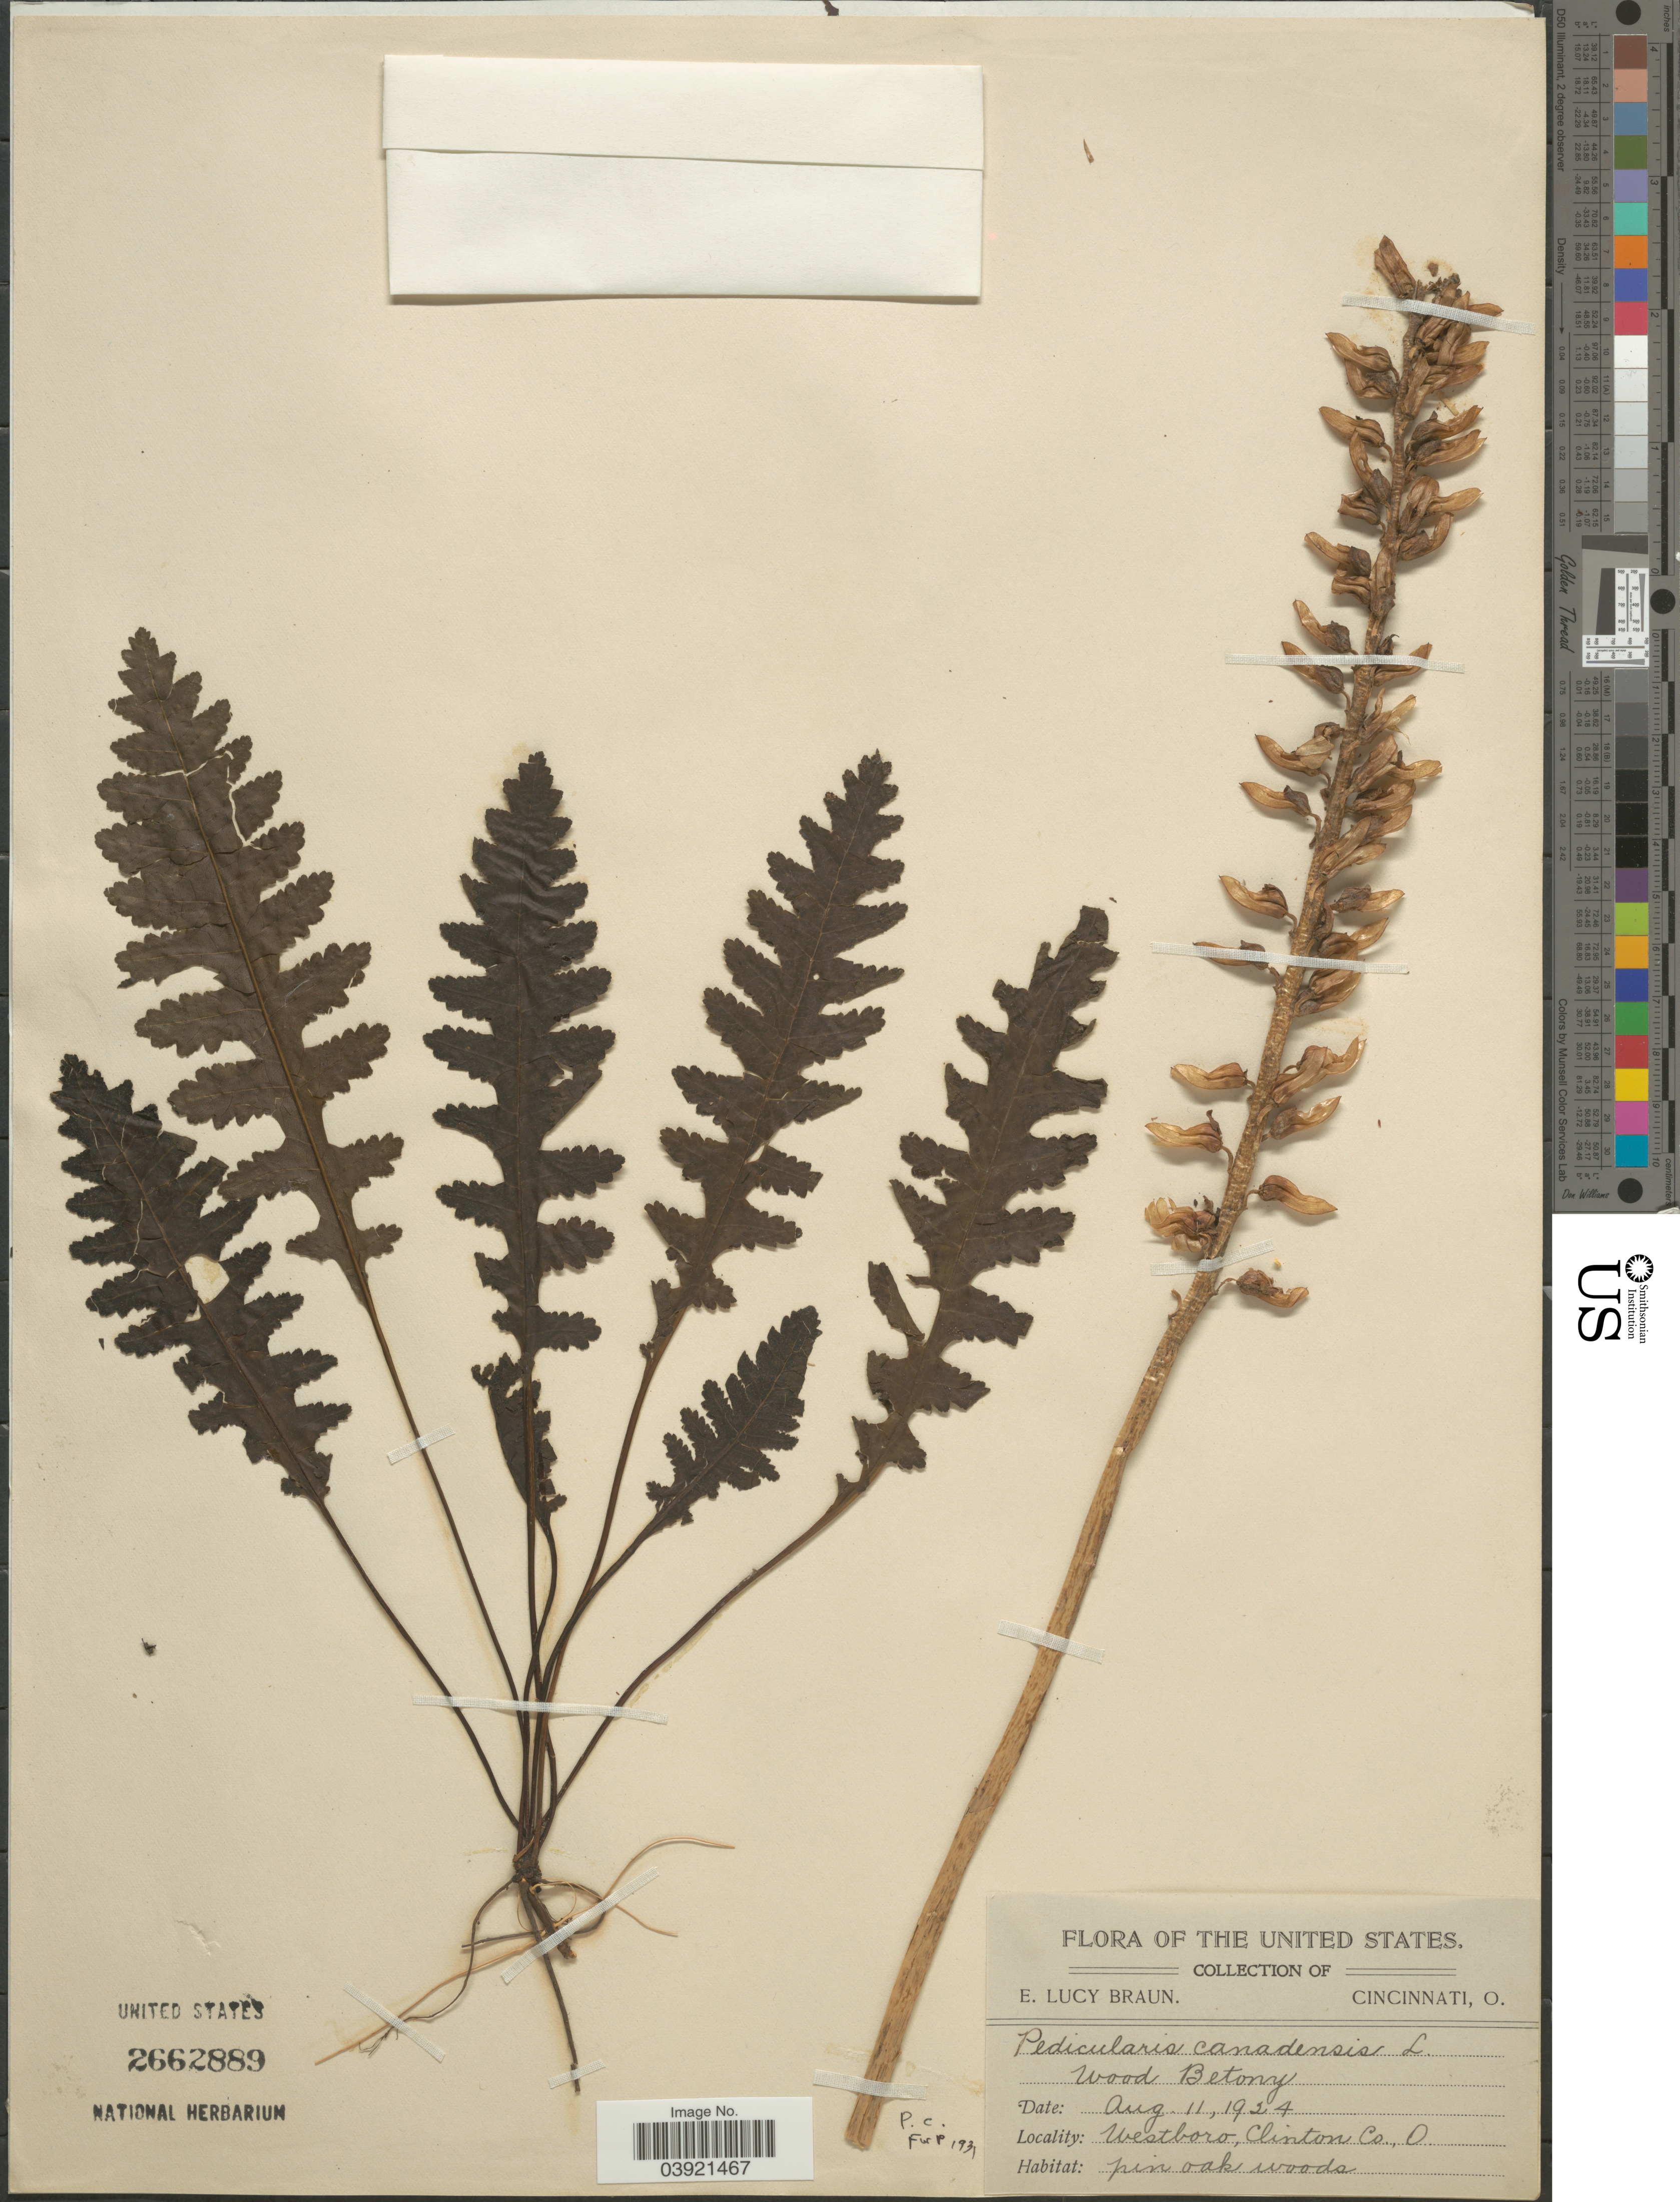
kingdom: Plantae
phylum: Tracheophyta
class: Magnoliopsida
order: Lamiales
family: Orobanchaceae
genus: Pedicularis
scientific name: Pedicularis canadensis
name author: L.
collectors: E. L. Braun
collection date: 1924-08-11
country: United States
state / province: Ohio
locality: Westboro, Clinton Co.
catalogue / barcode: US 2662889